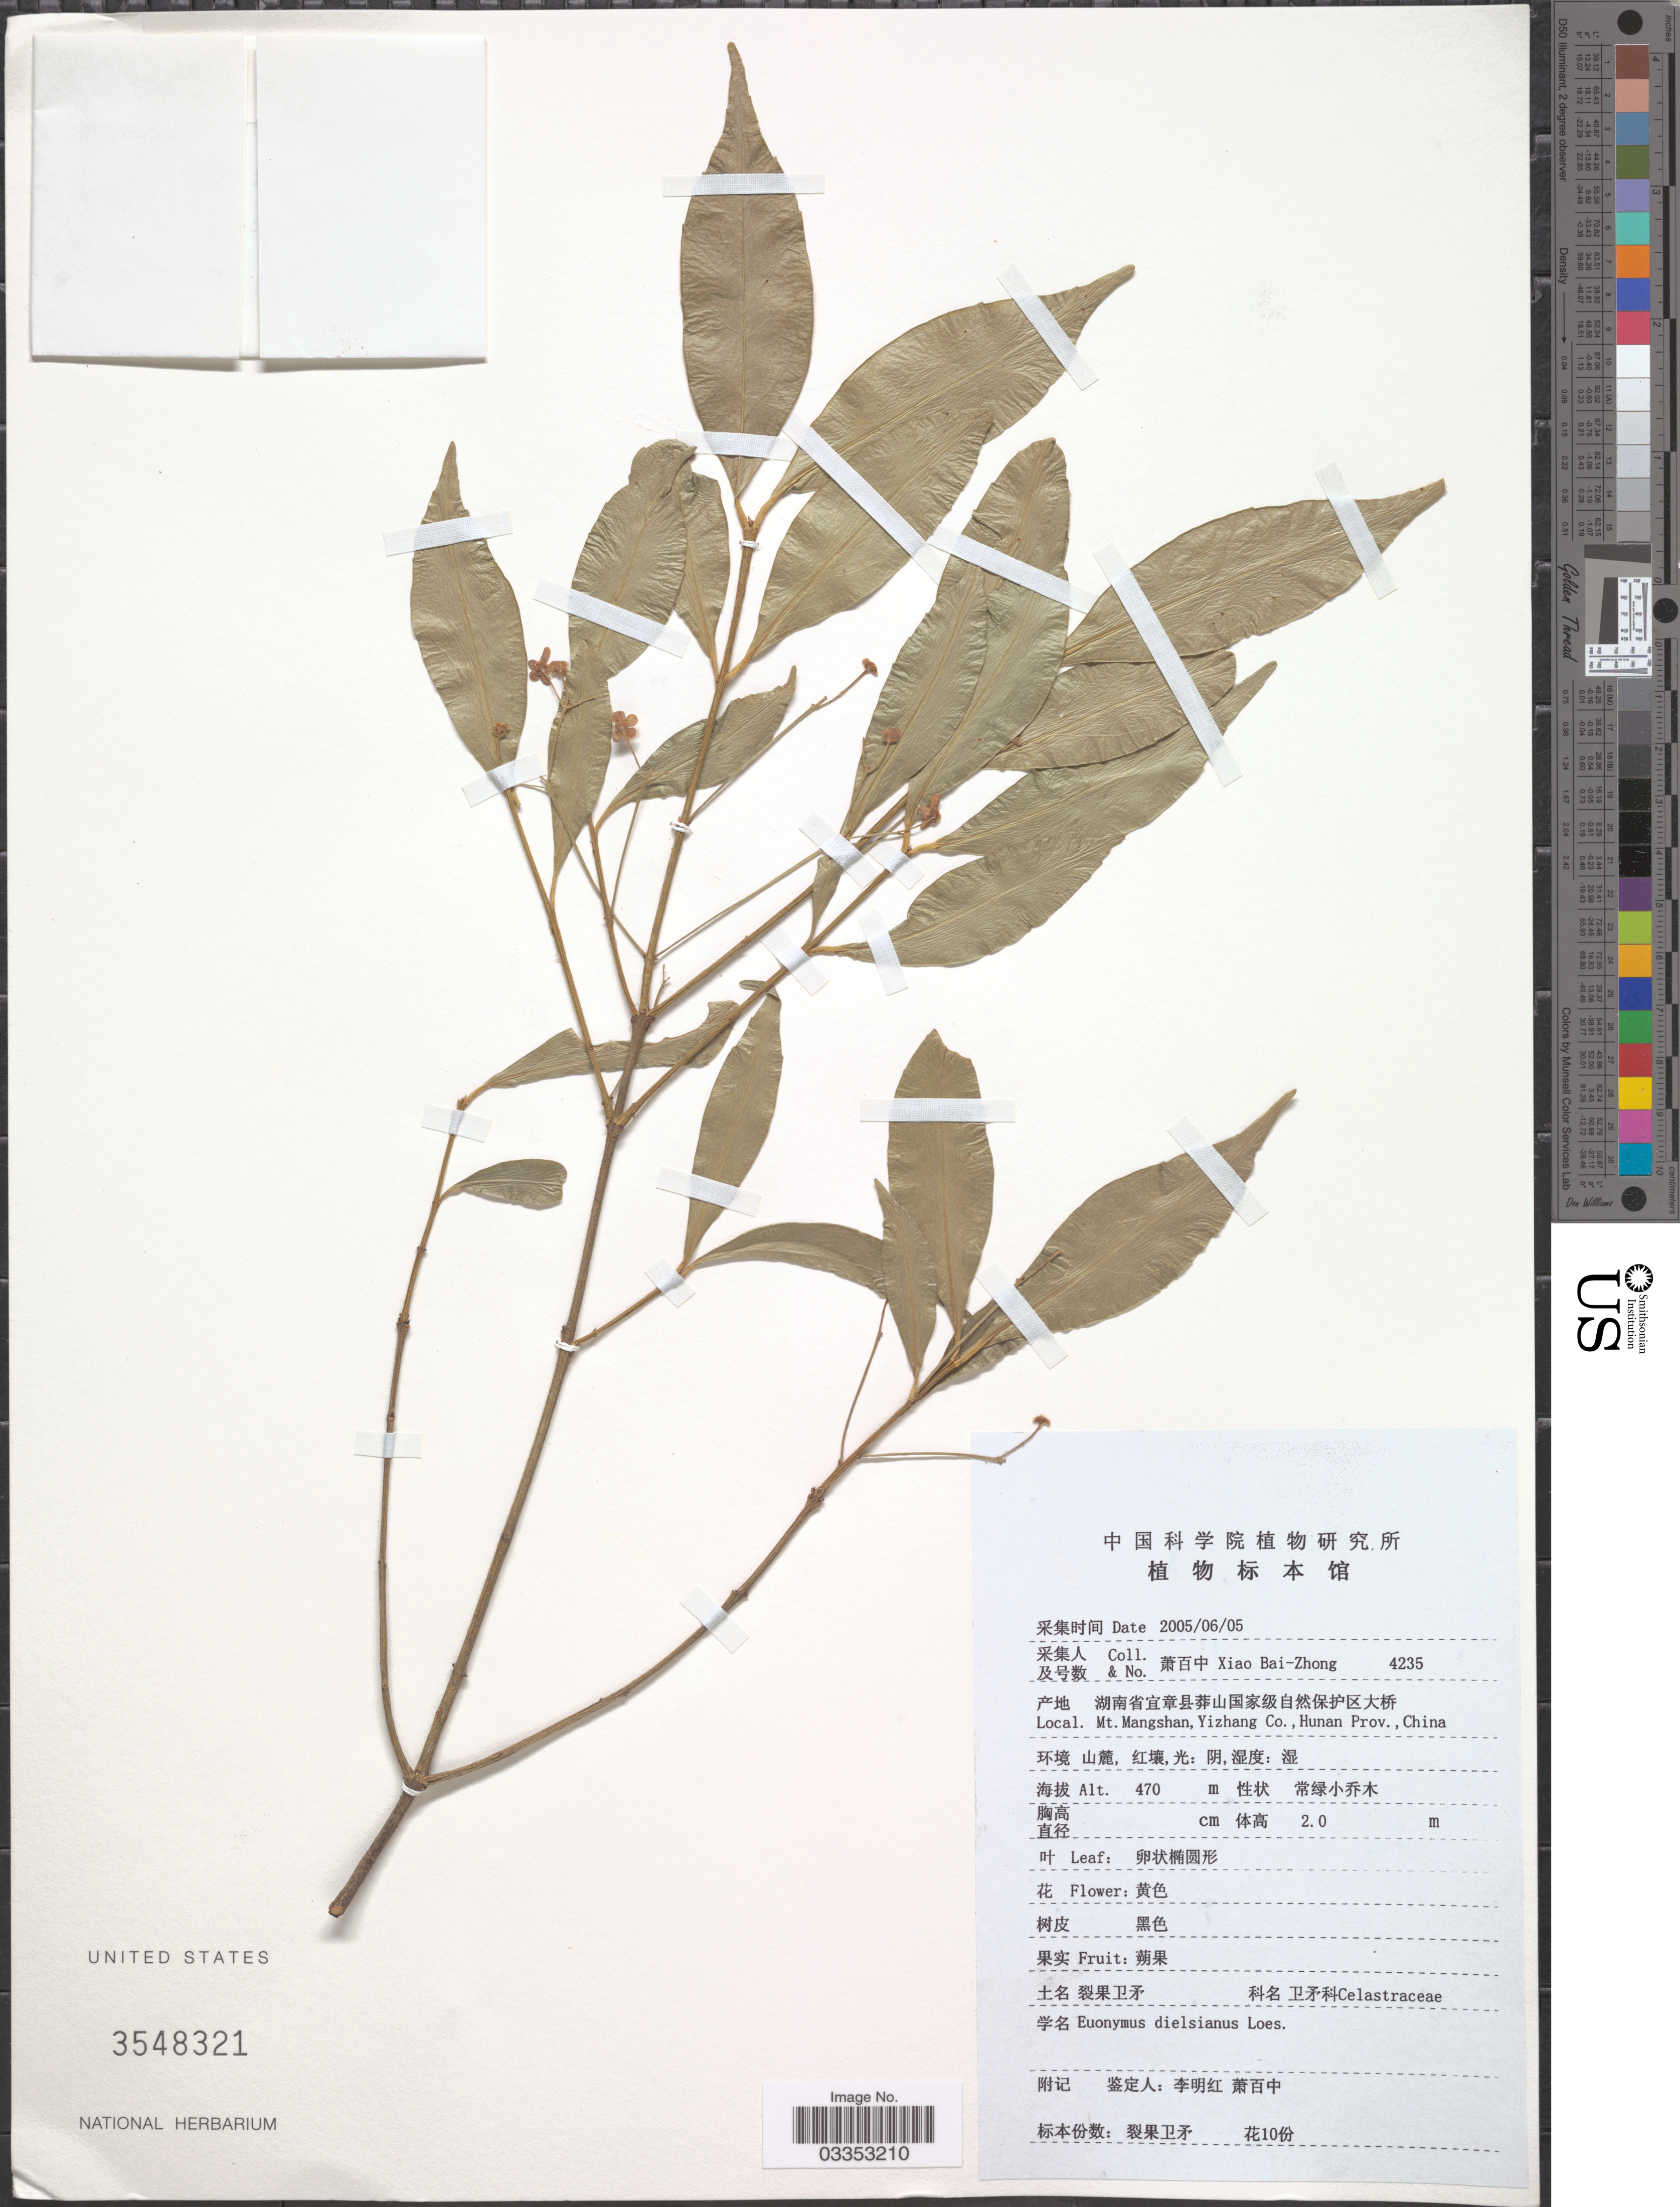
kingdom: Plantae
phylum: Tracheophyta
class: Magnoliopsida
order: Celastrales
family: Celastraceae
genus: Euonymus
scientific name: Euonymus dielsiana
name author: Loes. in Diels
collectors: B. Z. Xiao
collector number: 4235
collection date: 2005-06-05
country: China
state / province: Hunan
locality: Mt. Mangshan, Yizhang Co.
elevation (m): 470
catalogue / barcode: US 3548321